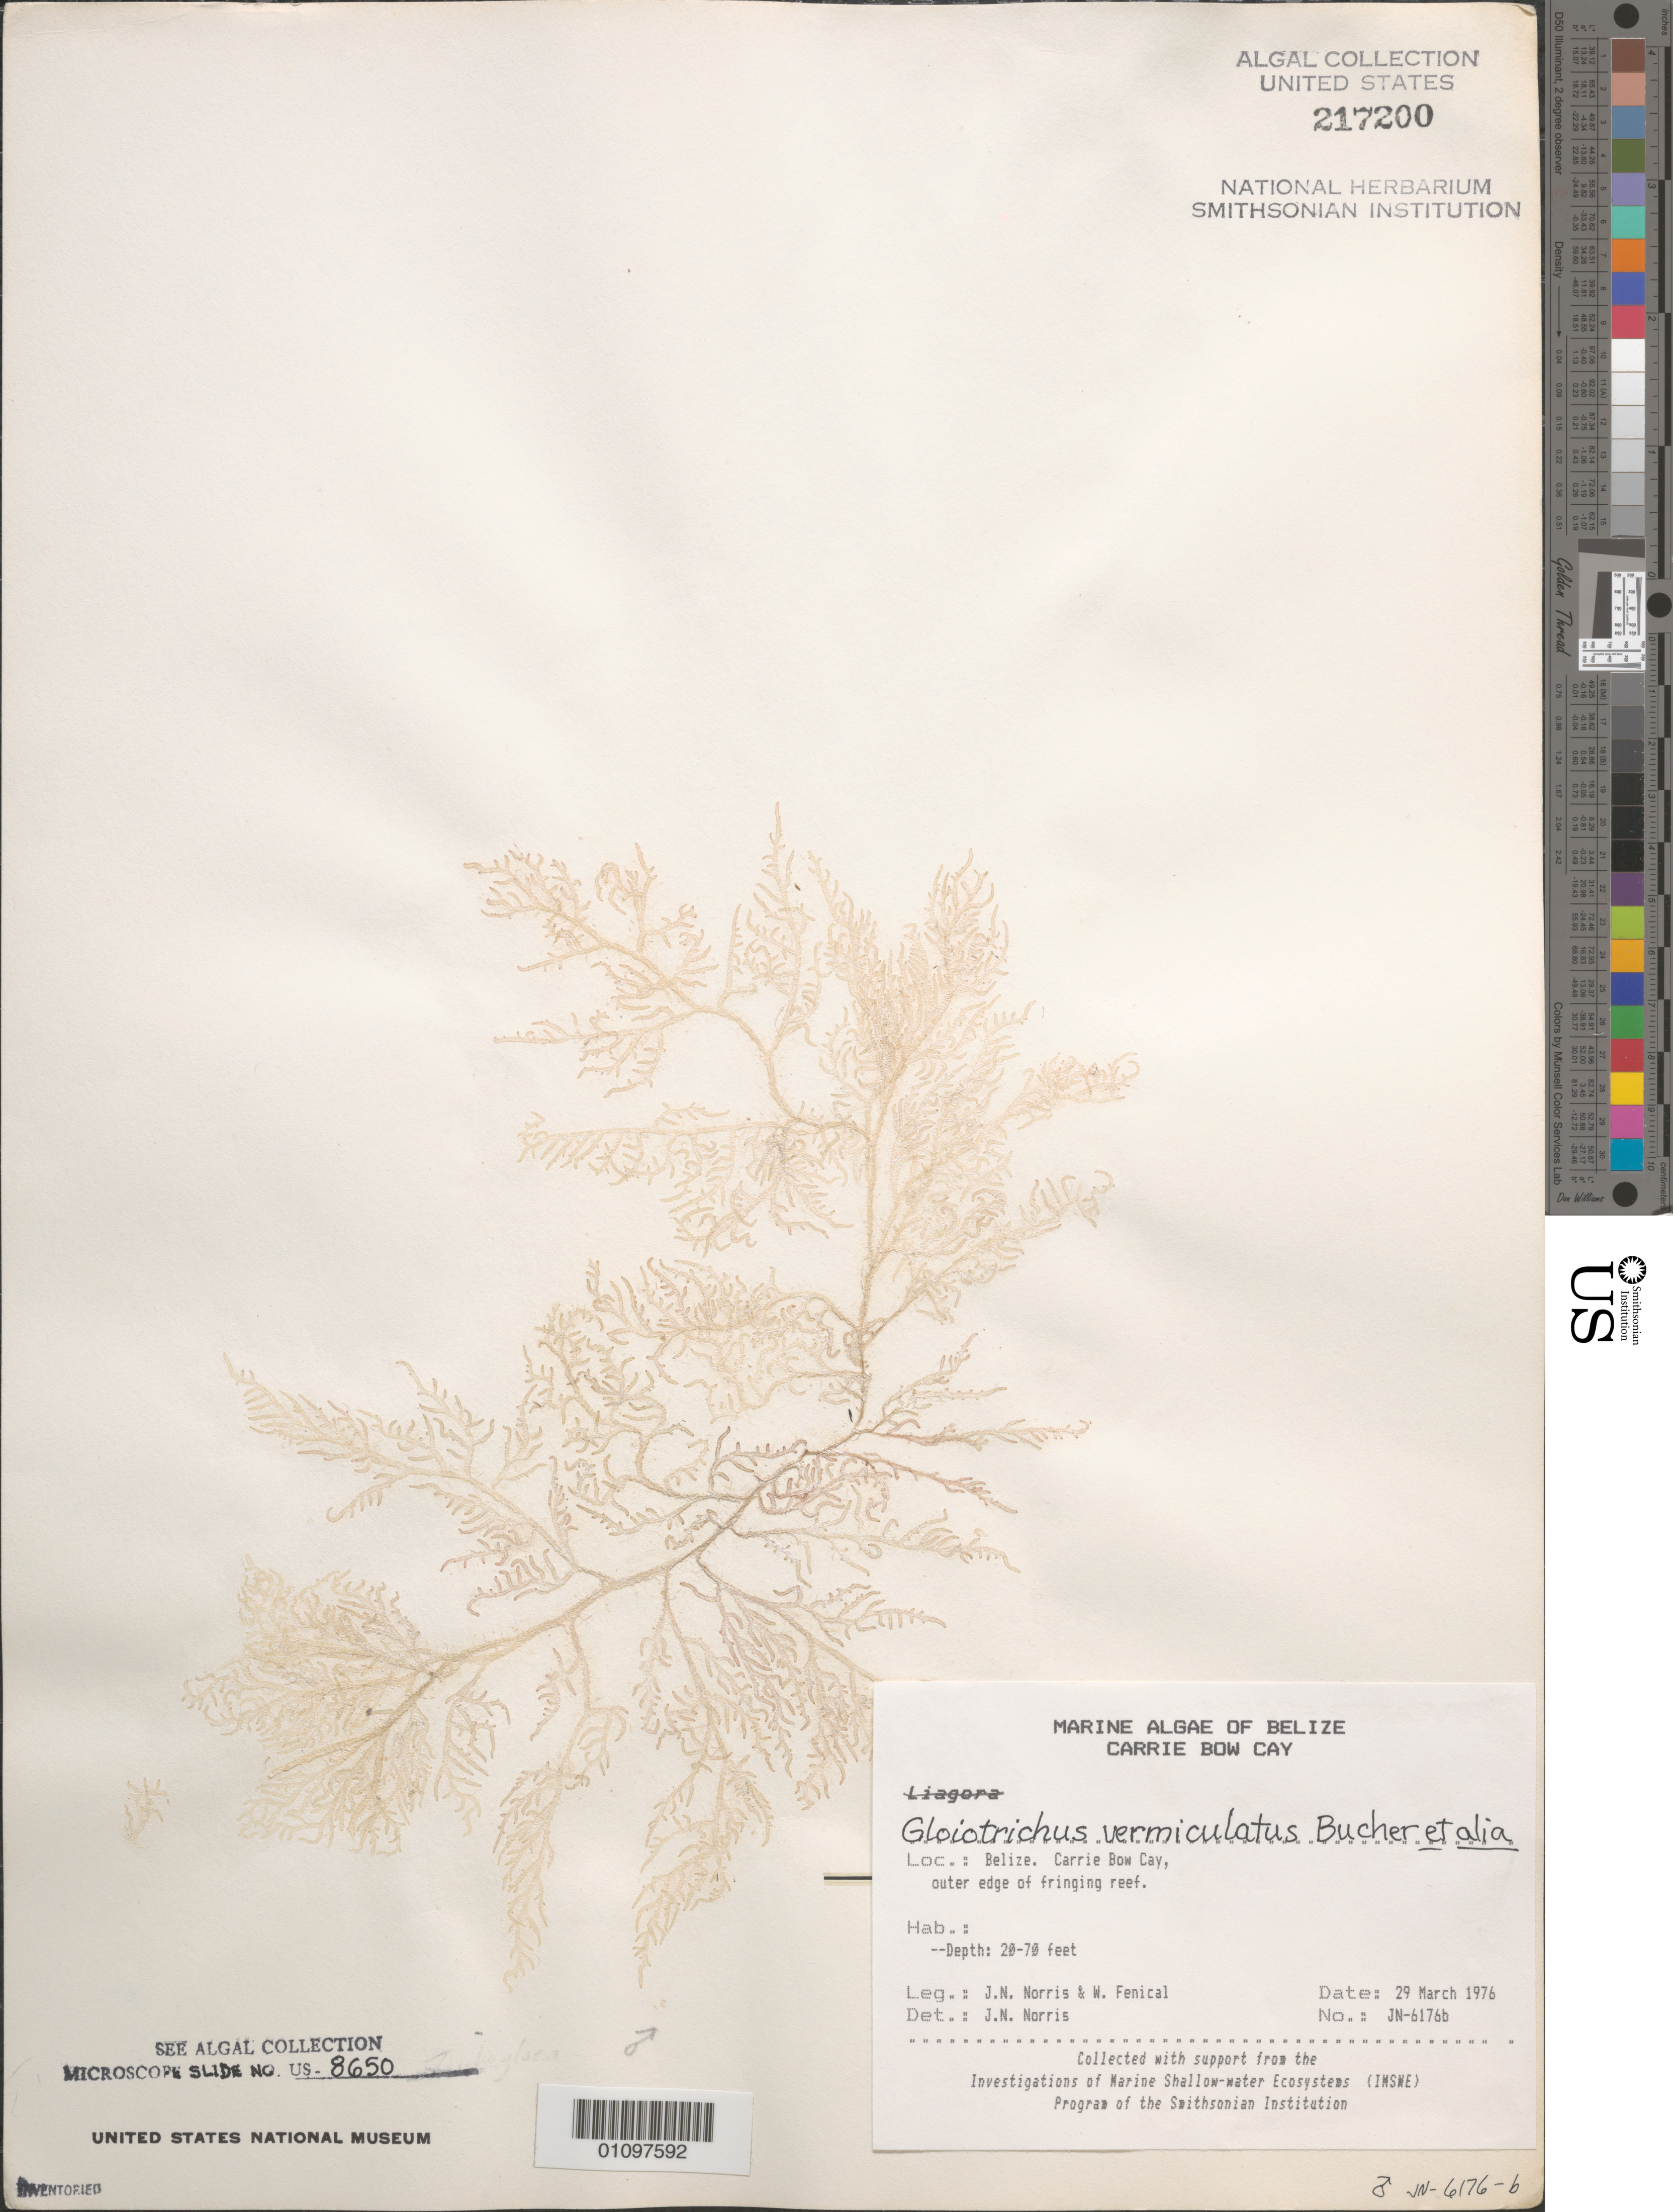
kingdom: Plantae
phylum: Rhodophyta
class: Florideophyceae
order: Nemaliales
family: Liagoraceae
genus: Gloiotrichus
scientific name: Gloiotrichus vermiculatus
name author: K.E. Bucher et al.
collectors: J. N. Norris & W. Fenical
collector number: JN-6176b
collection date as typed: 29 Mar 1976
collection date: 1976-03-29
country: Belize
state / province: Stann Creek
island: Carrie Bow Cay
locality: Outer edge of fringing reef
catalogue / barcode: US 217200